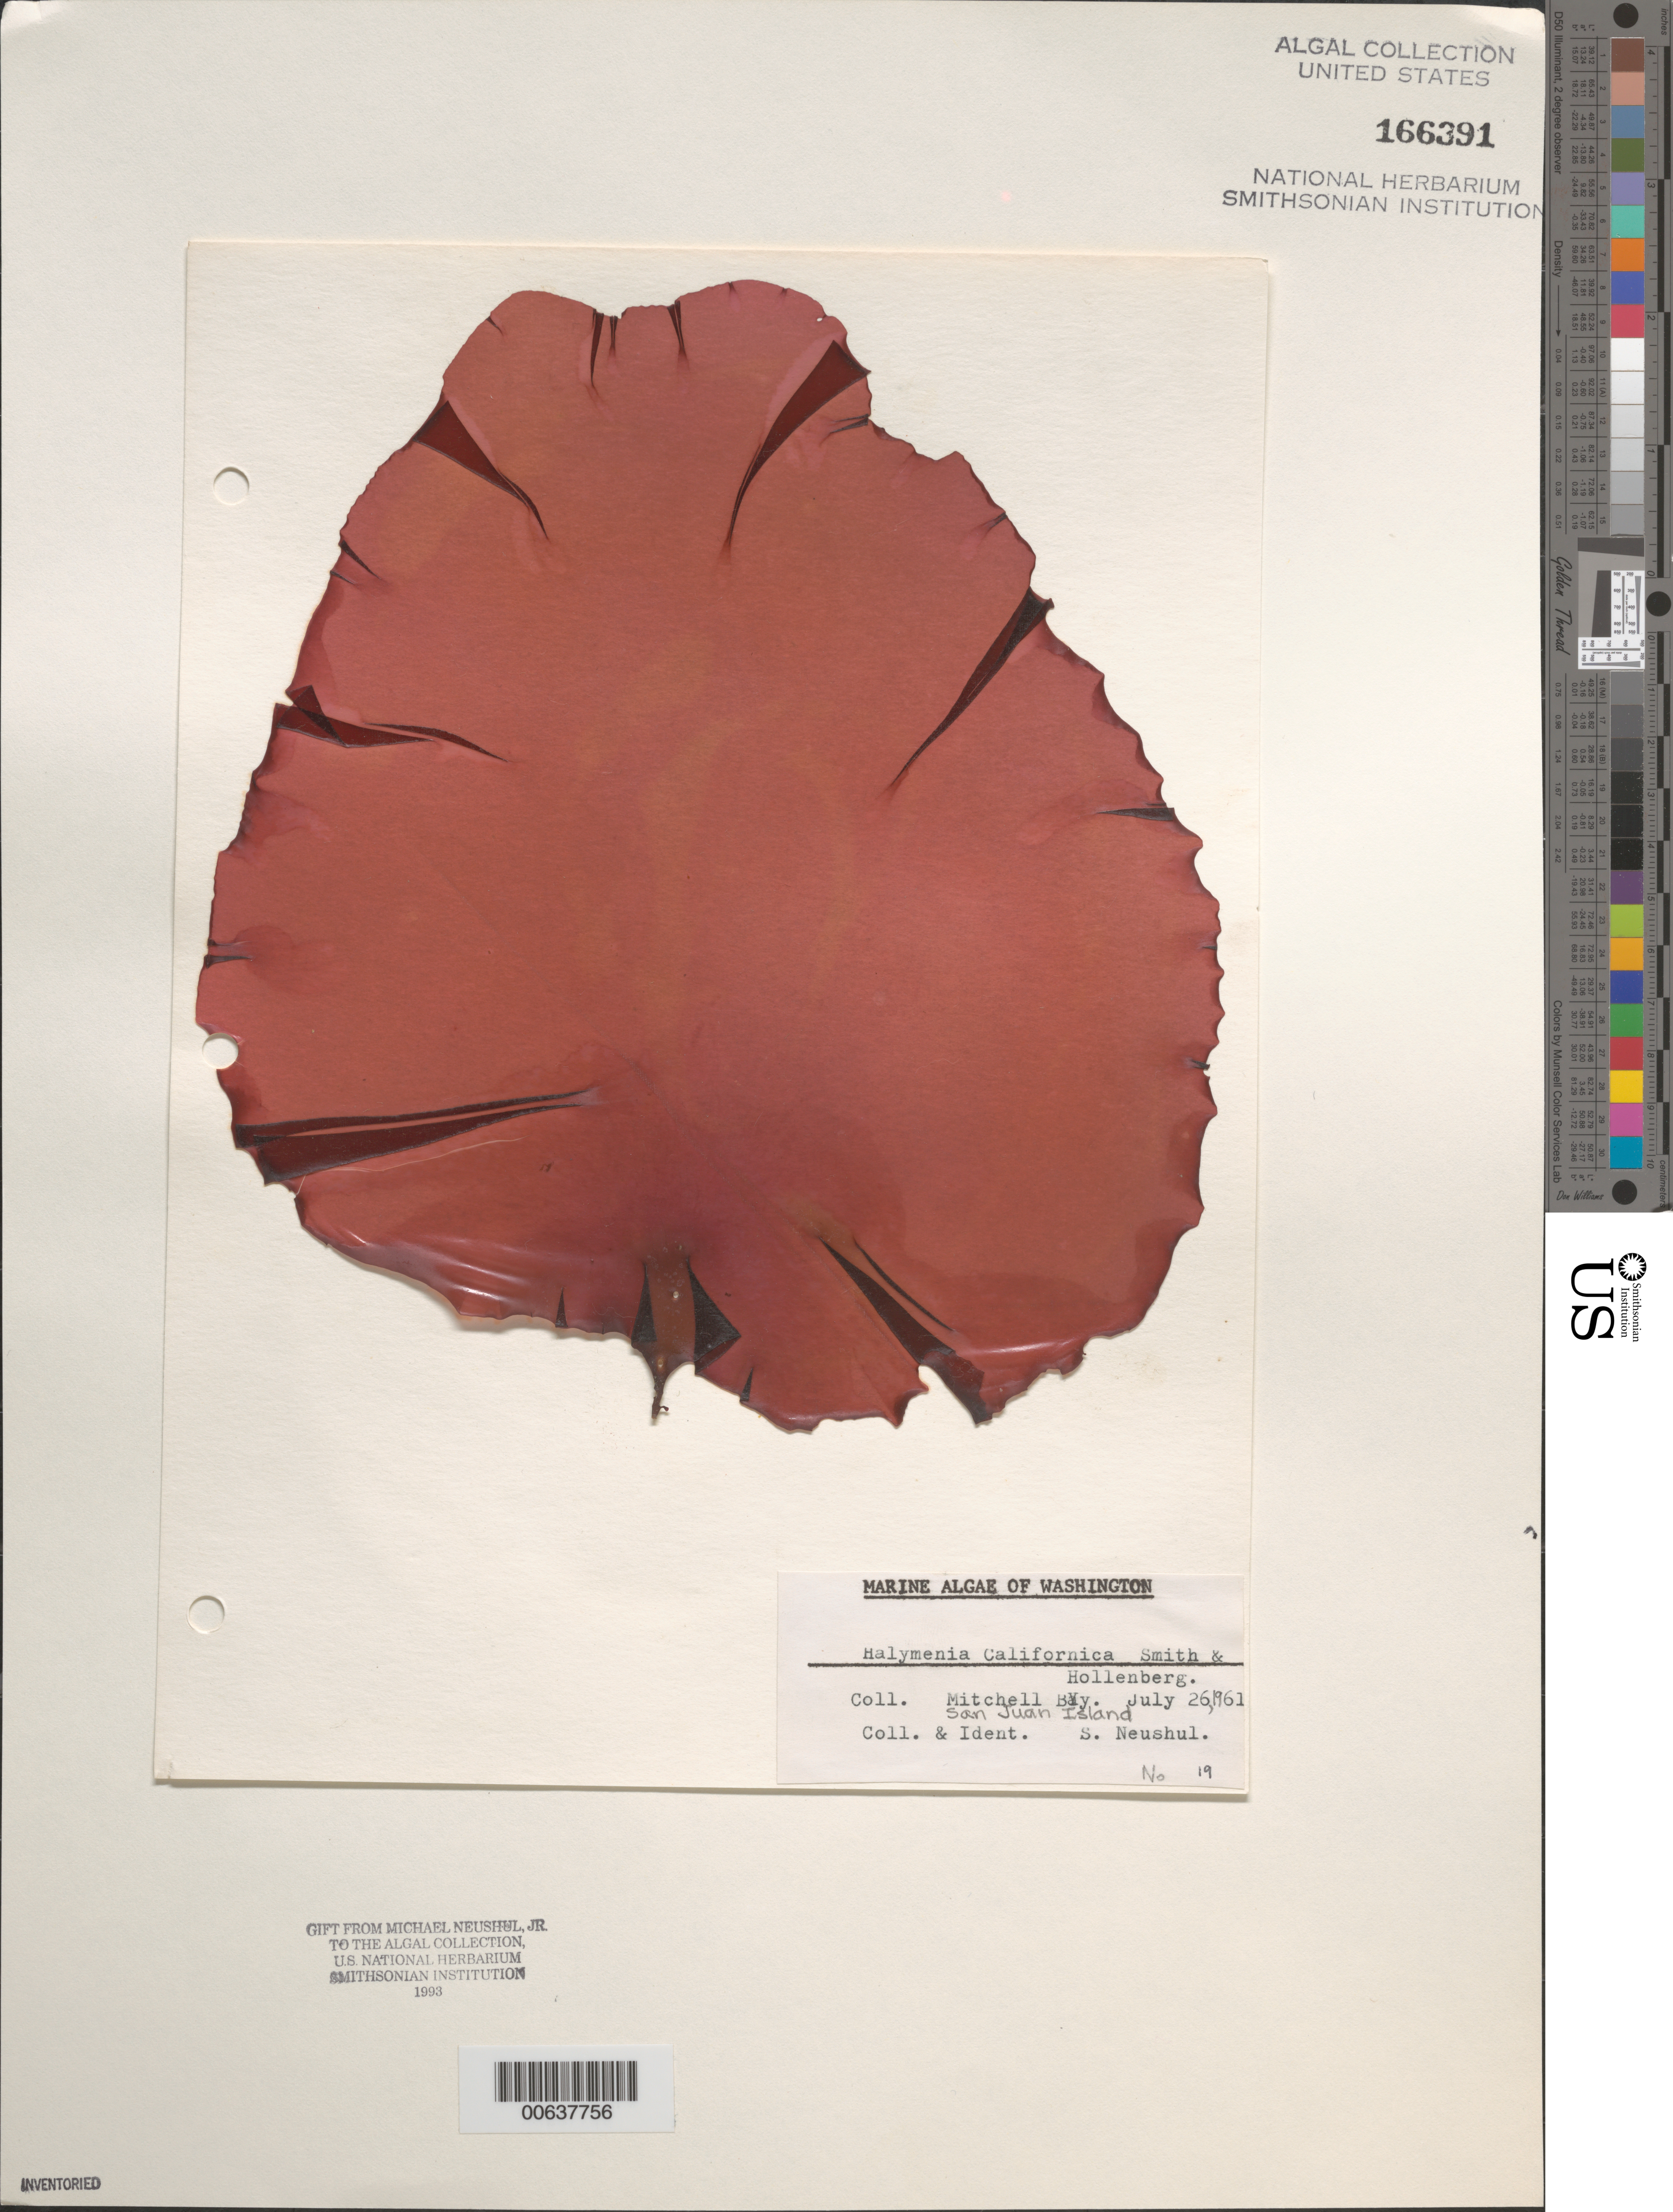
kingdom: Plantae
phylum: Rhodophyta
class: Florideophyceae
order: Halymeniales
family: Halymeniaceae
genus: Halymenia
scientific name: Halymenia californica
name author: G.M. Sm. & Hollenb.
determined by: Neushul, S.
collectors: S. Neushul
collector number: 19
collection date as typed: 26 Jul 1961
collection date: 1961-07-26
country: United States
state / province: Washington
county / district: San Juan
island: San Juan Island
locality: Mitchell Bay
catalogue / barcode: US 166391